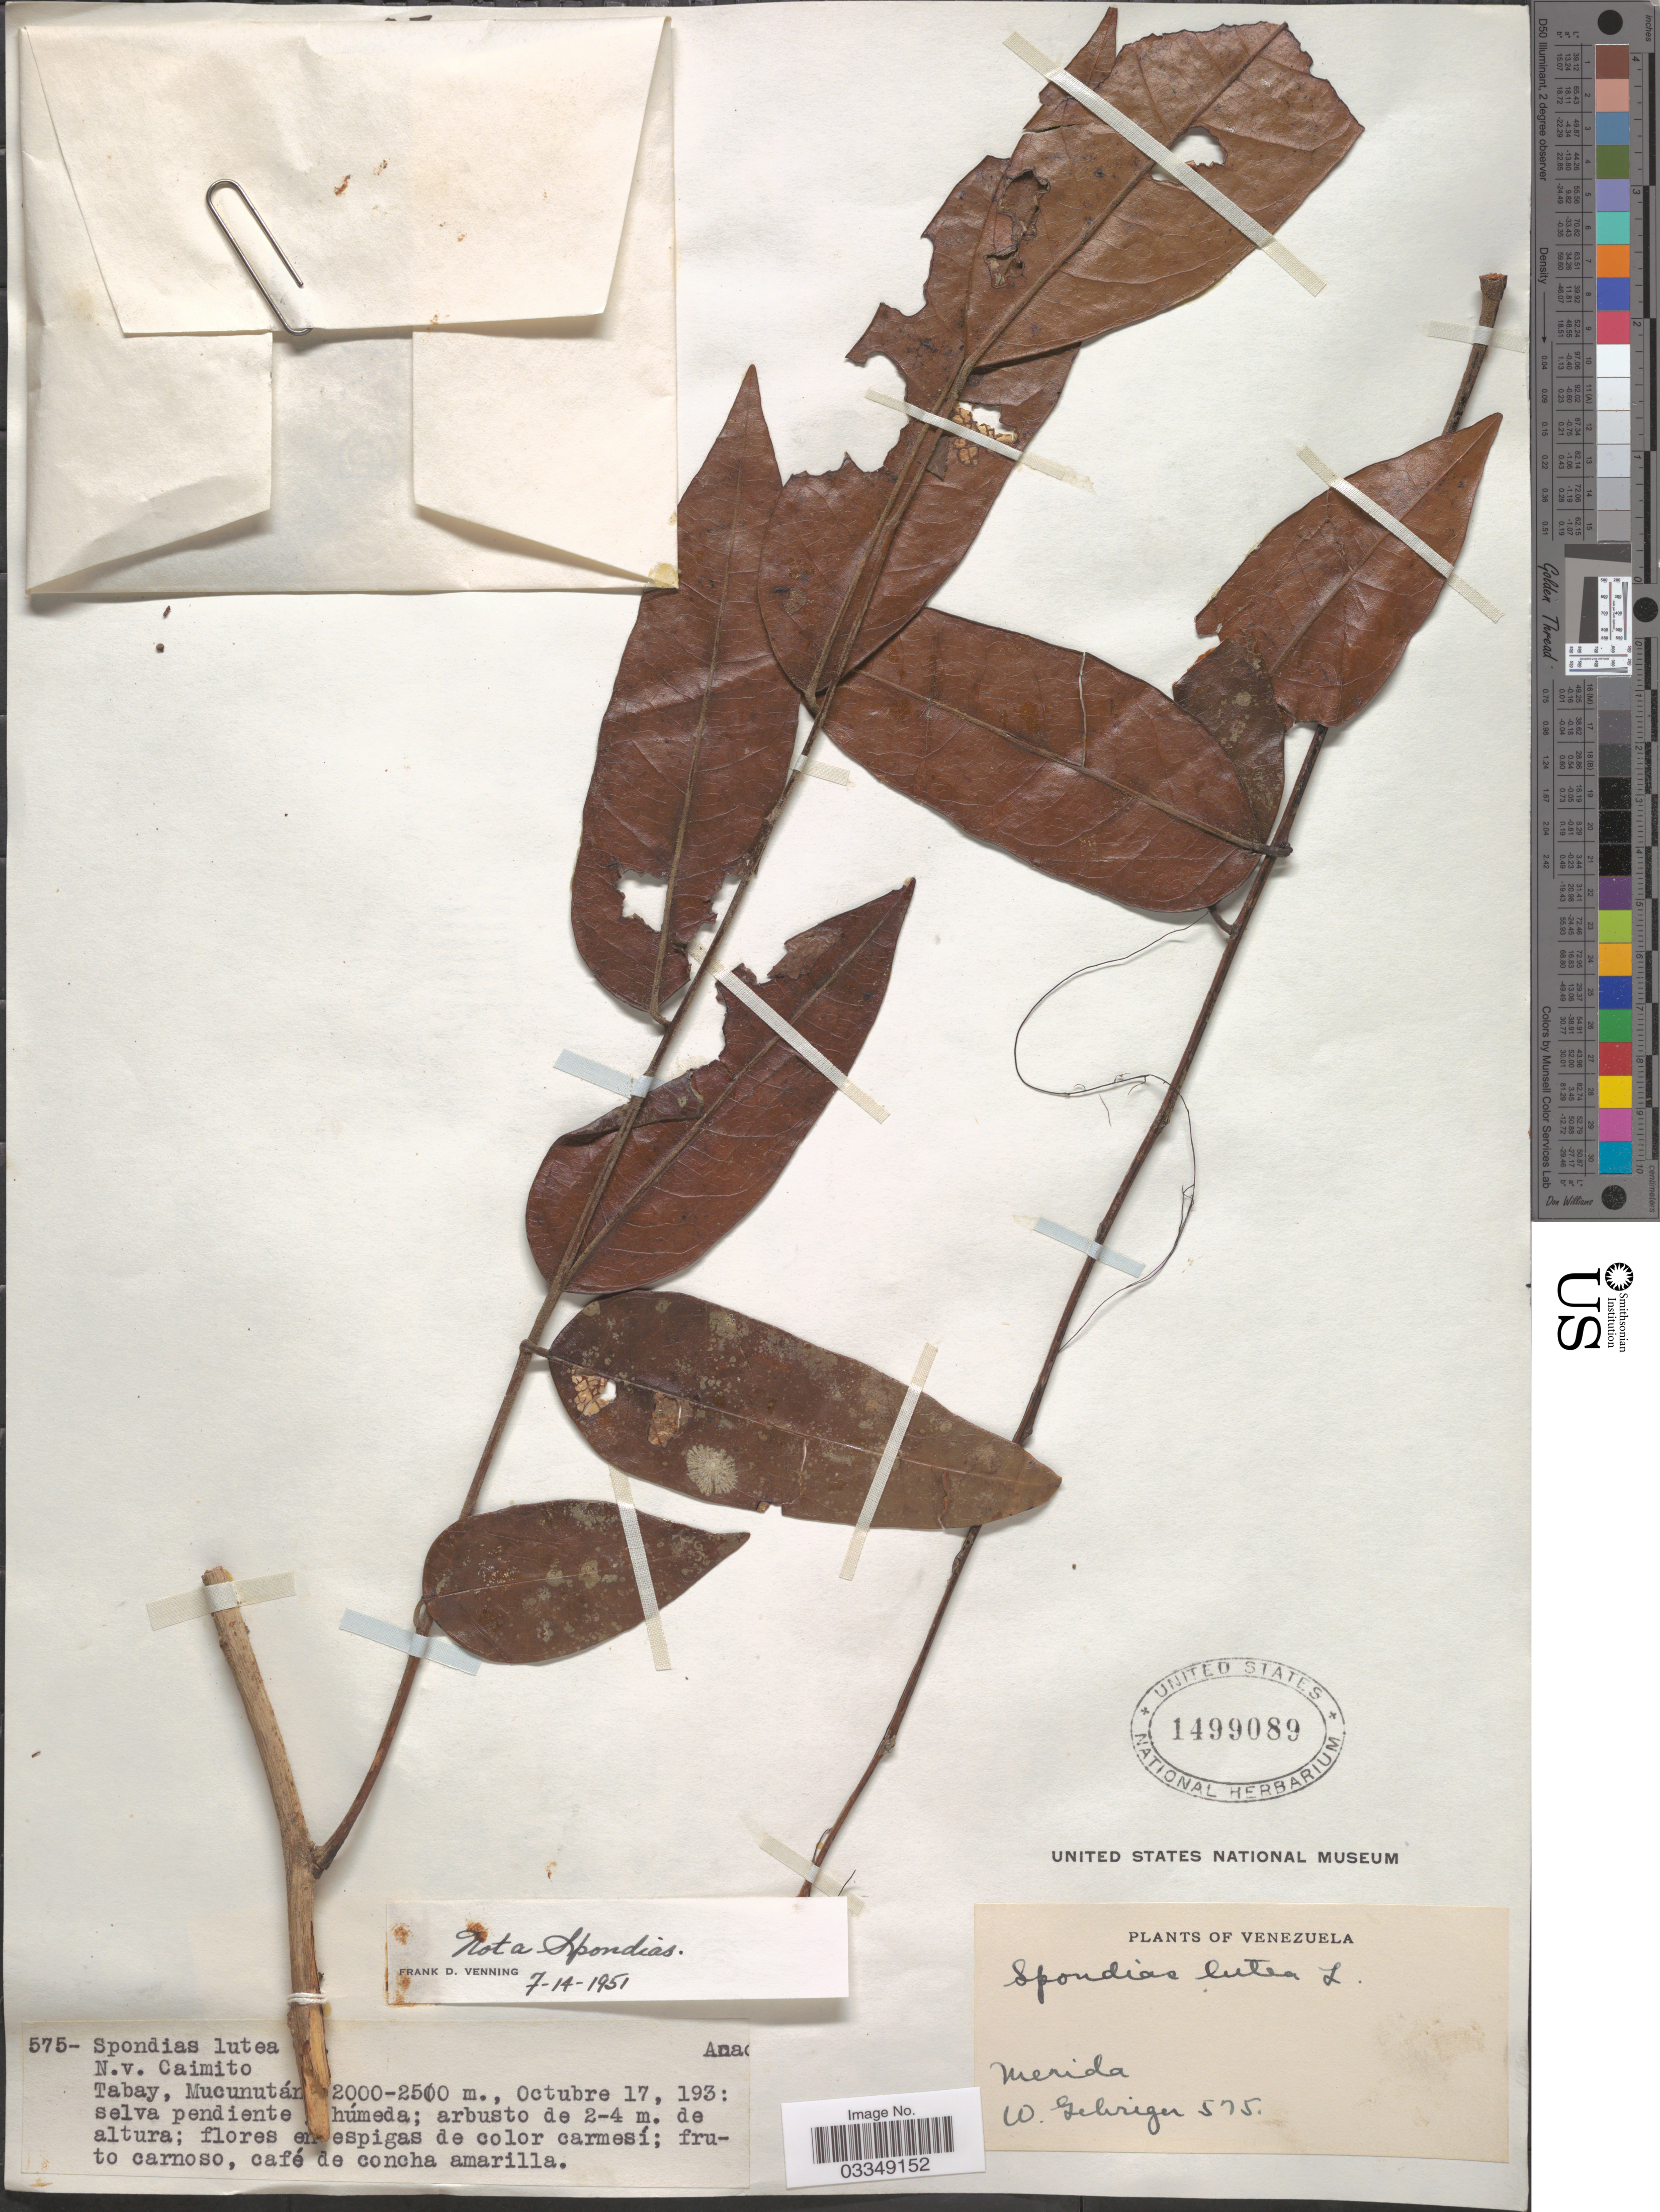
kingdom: Plantae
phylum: Tracheophyta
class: Magnoliopsida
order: Sapindales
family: Anacardiaceae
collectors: W. Gehriger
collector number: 575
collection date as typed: Octubre 17, 193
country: Venezuela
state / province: Mérida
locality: Tabay, Mucunután.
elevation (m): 2000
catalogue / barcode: US 1499089